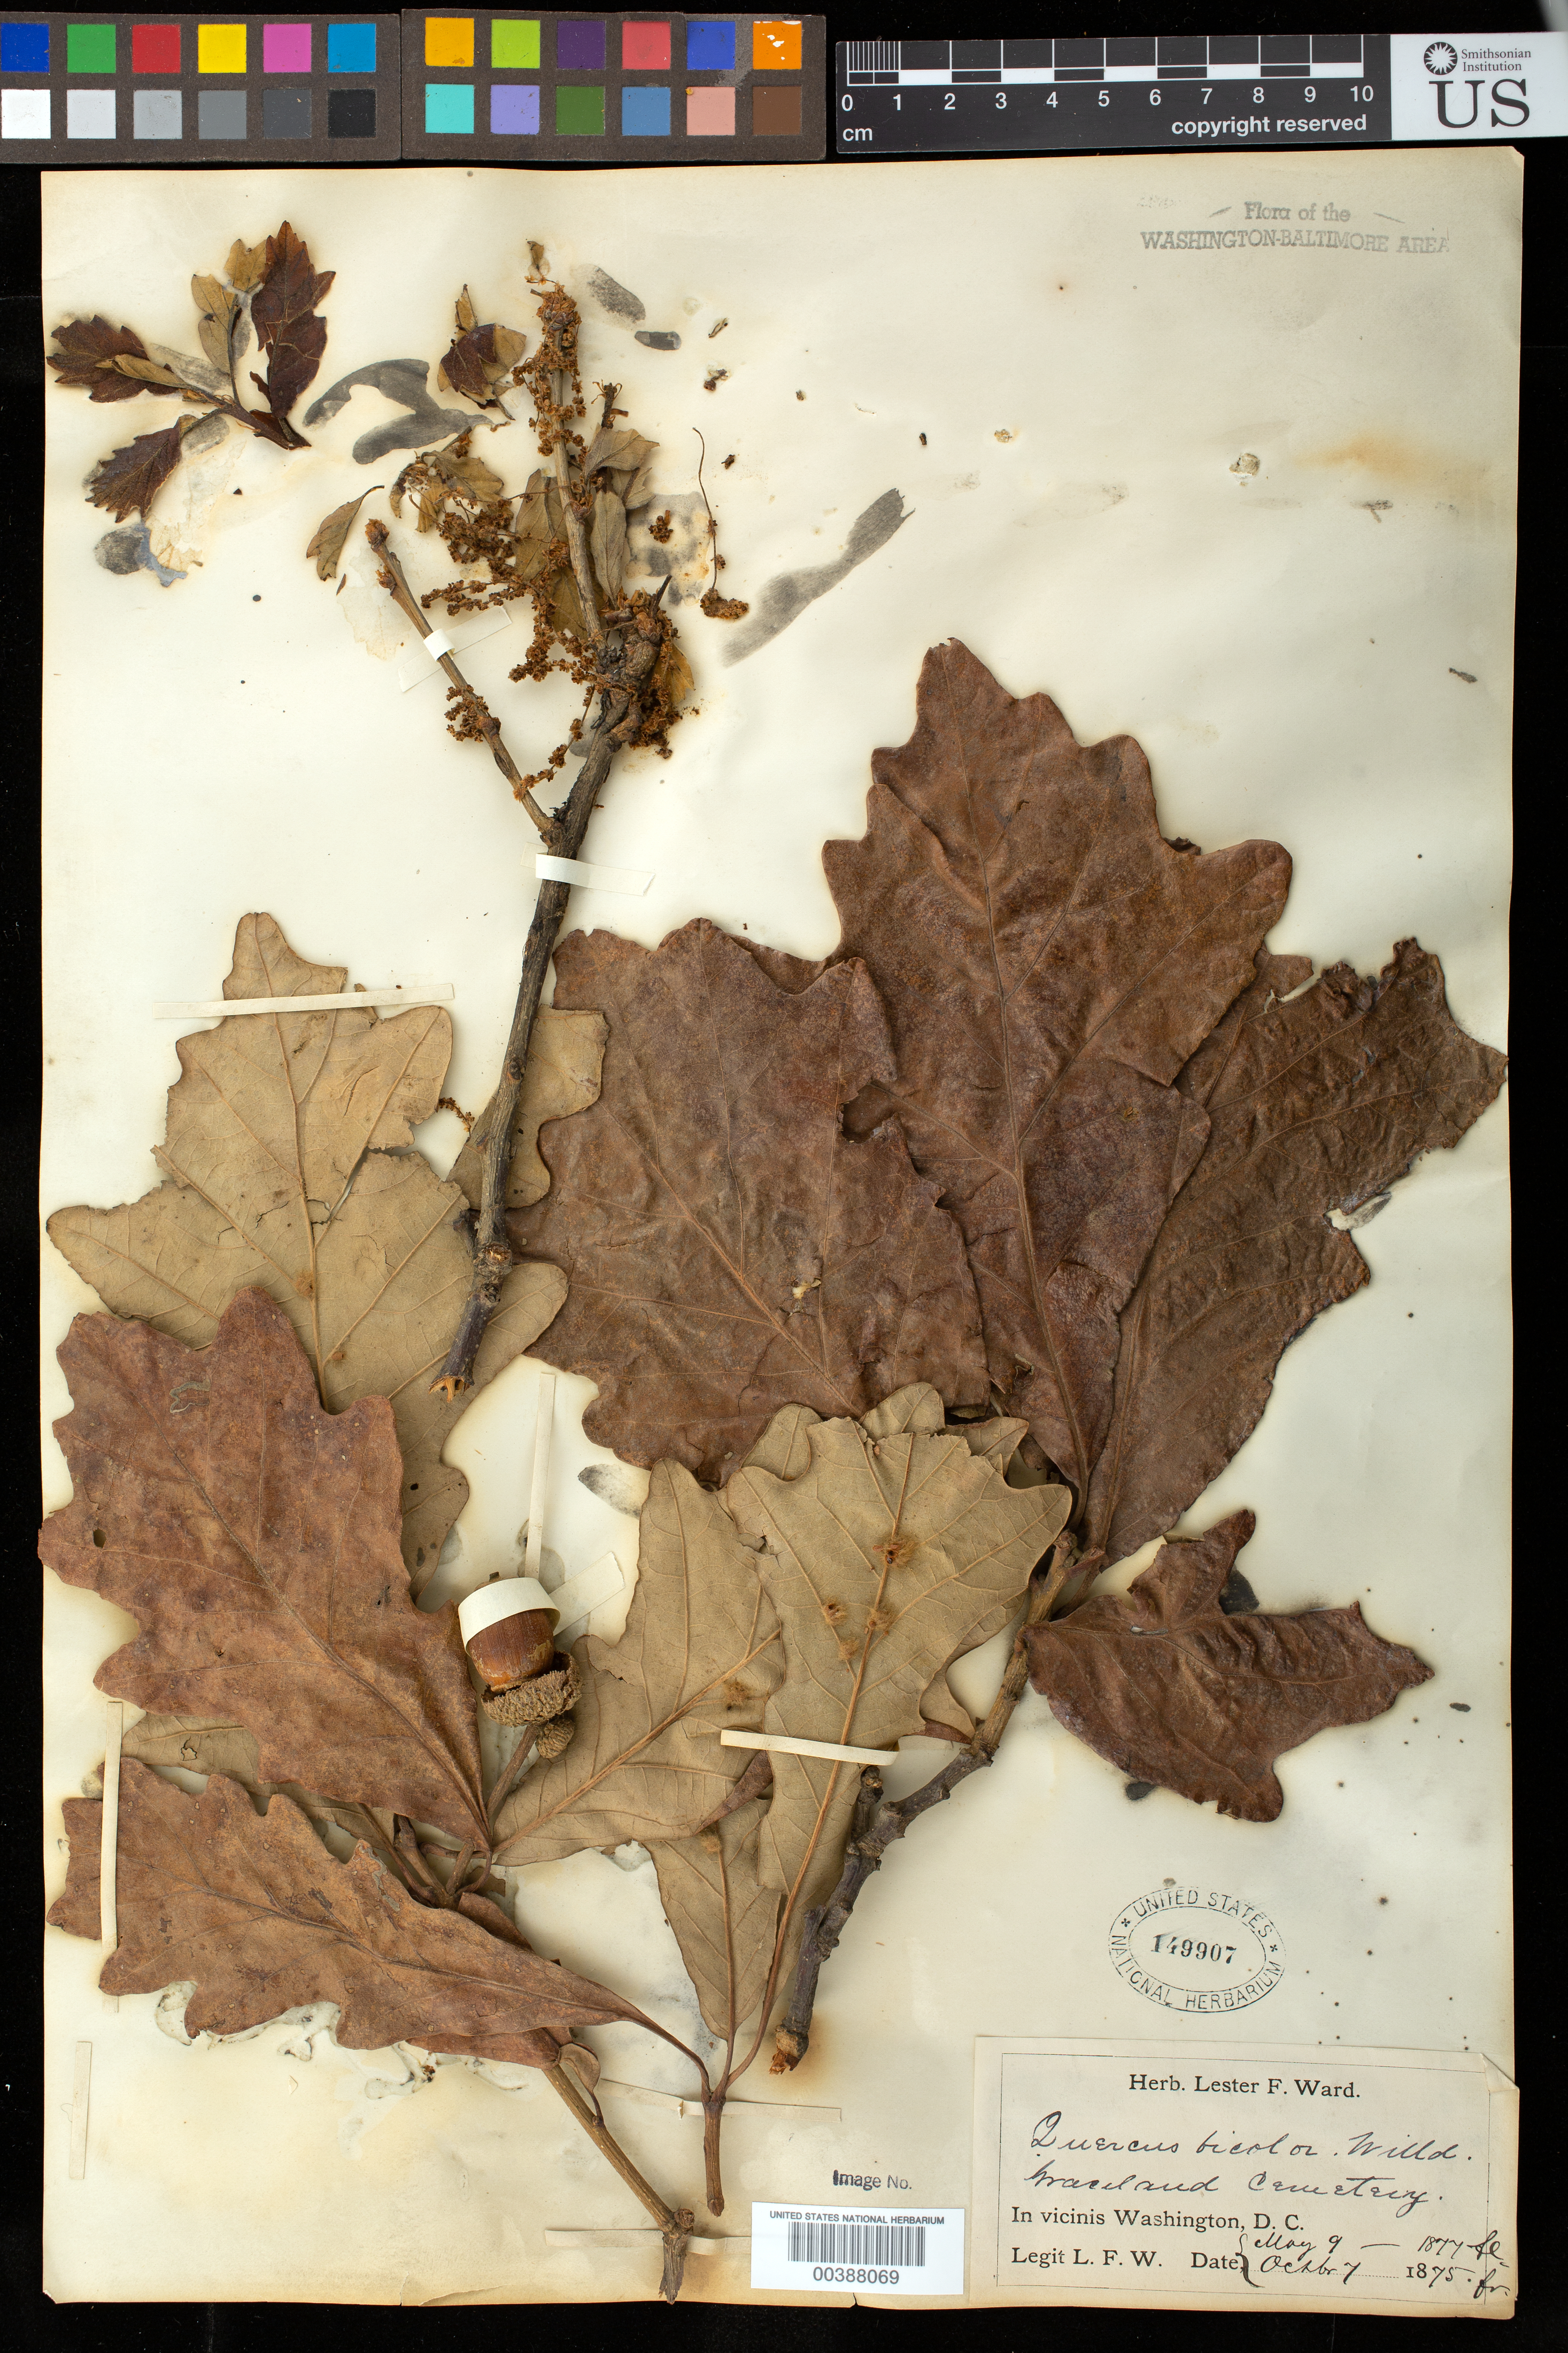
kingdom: Plantae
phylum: Tracheophyta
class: Magnoliopsida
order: Fagales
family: Fagaceae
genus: Quercus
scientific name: Quercus bicolor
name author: Willd.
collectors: L. F. Ward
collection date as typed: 09 May 1877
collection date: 1877-05-09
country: United States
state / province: District of Columbia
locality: Graceland Cemetery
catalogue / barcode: US 149907